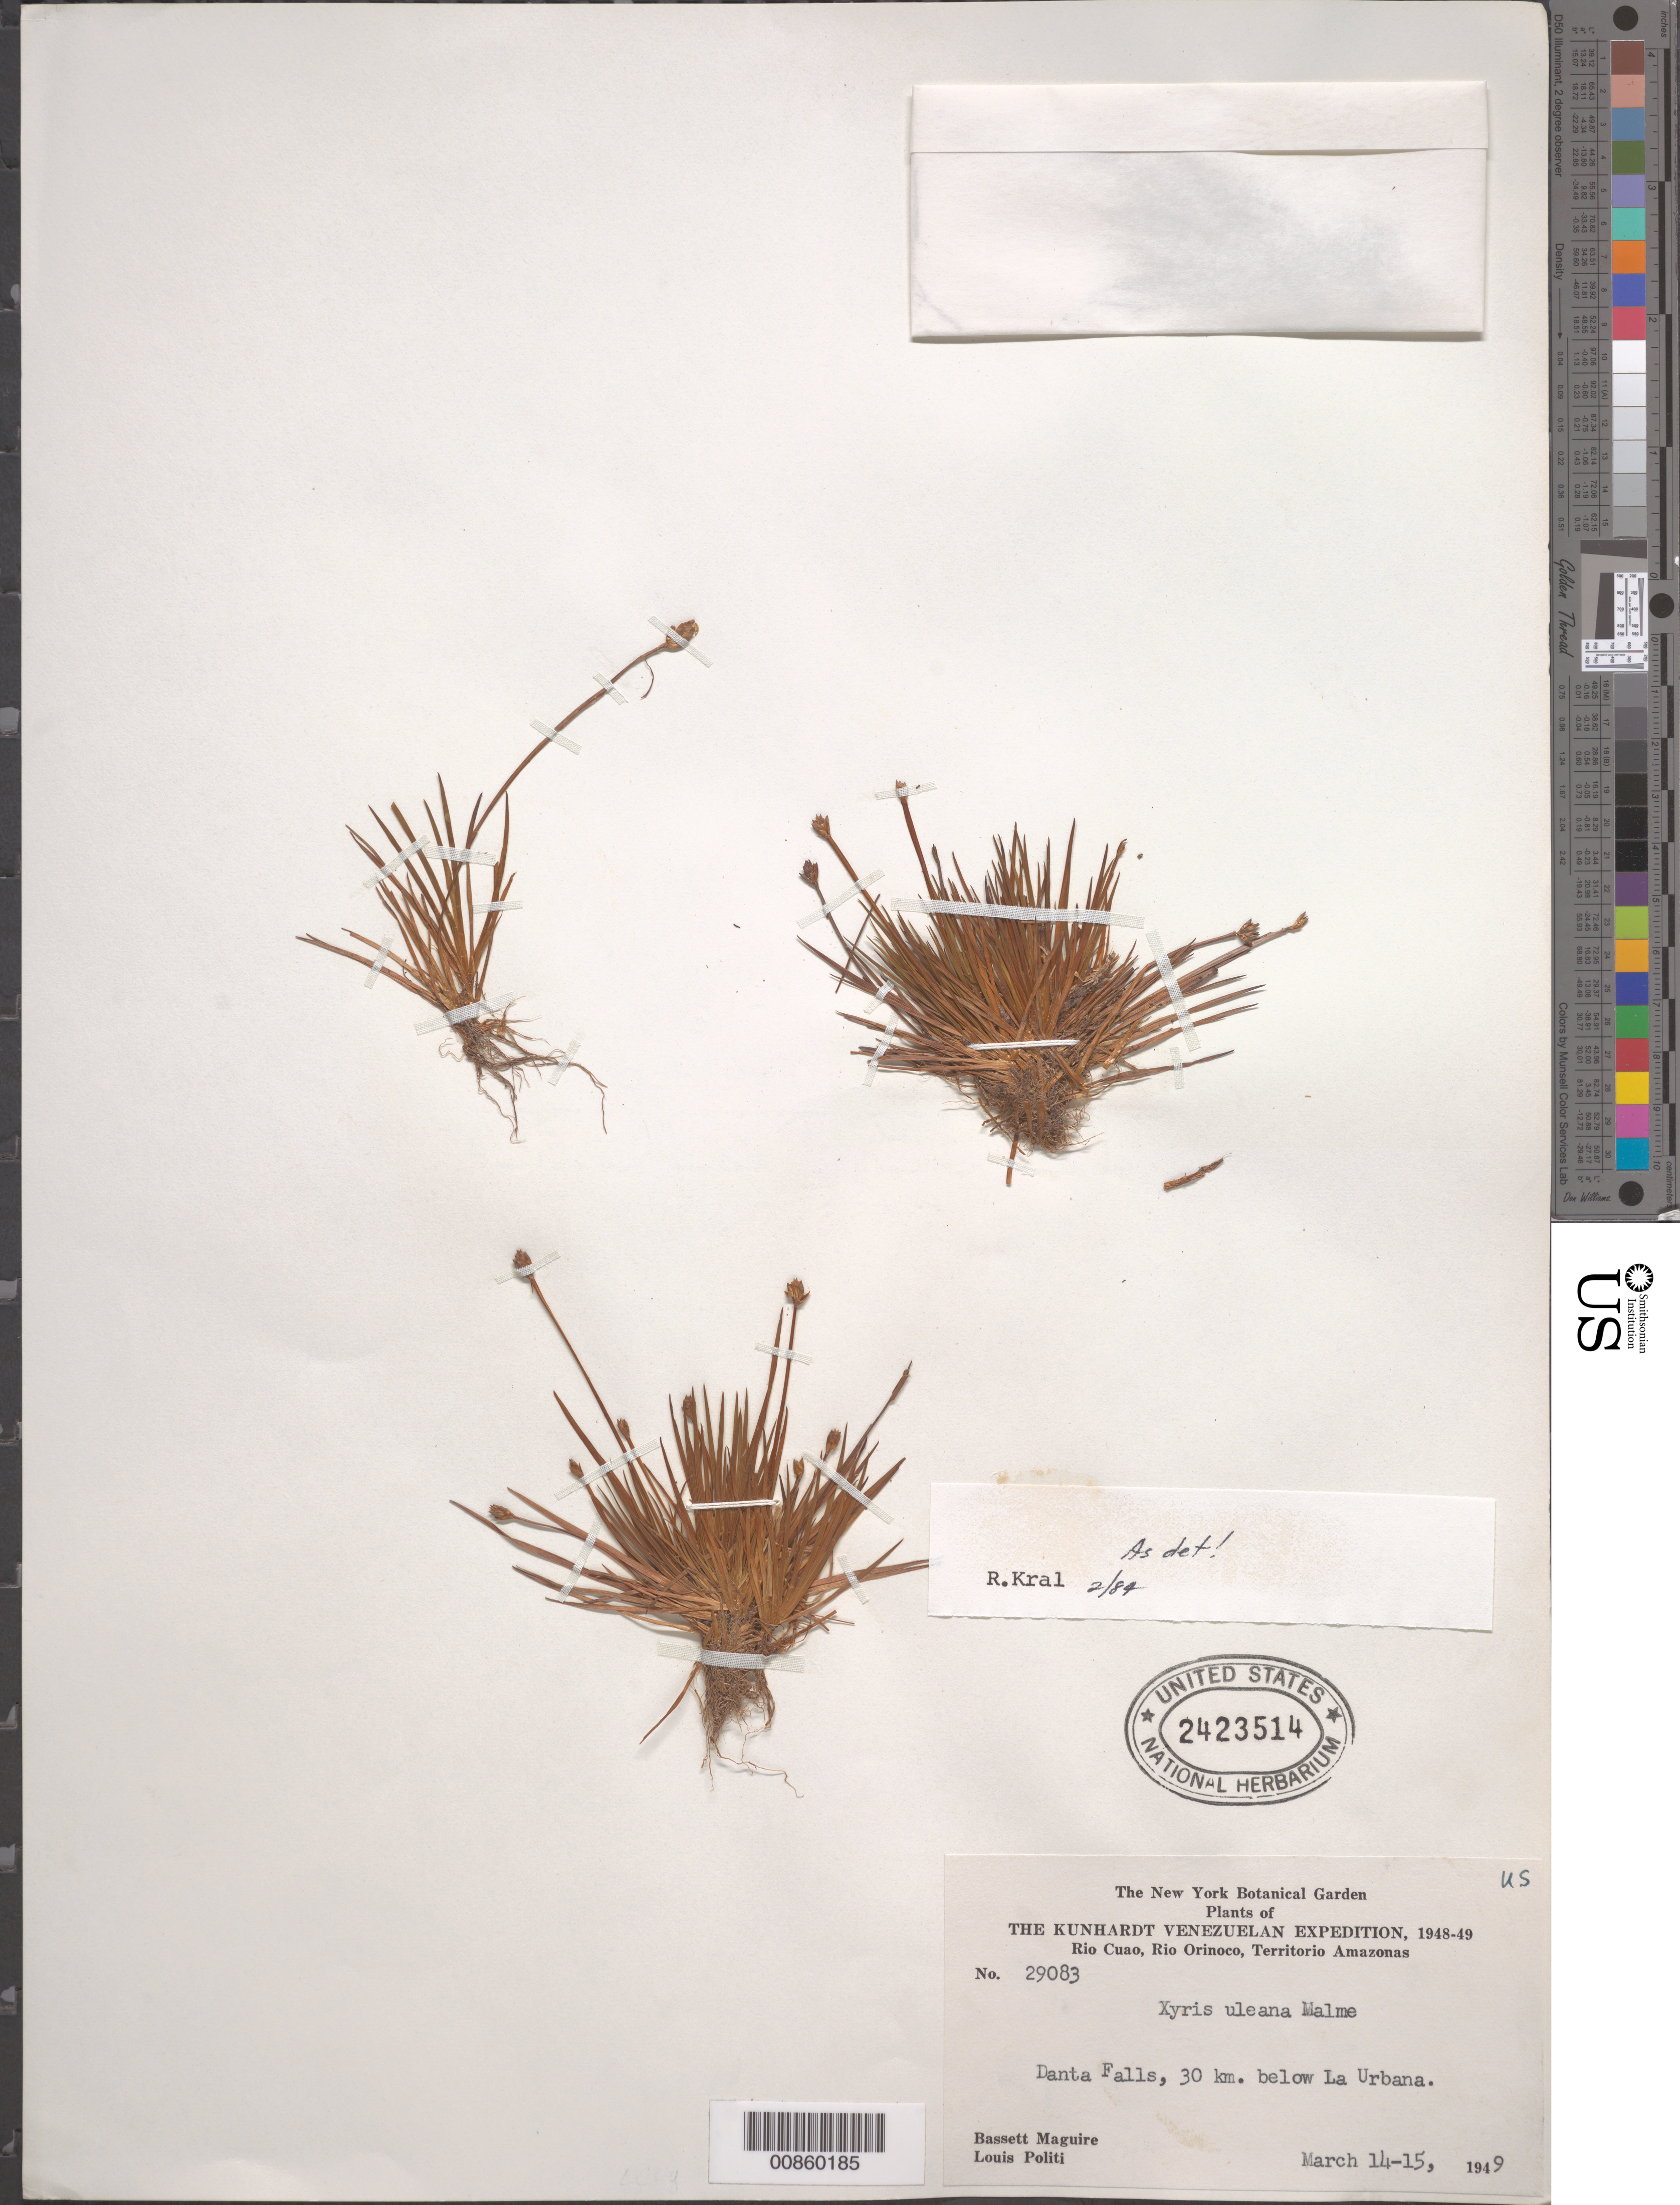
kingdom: Plantae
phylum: Tracheophyta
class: Liliopsida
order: Poales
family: Xyridaceae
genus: Xyris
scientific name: Xyris uleana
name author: Malme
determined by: Kral, Robert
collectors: B. Maguire & L. Politi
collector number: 29083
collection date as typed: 14-Mar-50 to 15-Mar-50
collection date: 1950-03-14/1950-03-15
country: Venezuela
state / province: Amazonas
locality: Río Orinoco, 30 km below La Urbana, Danta Falls, Río Cuao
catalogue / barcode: US 2423514